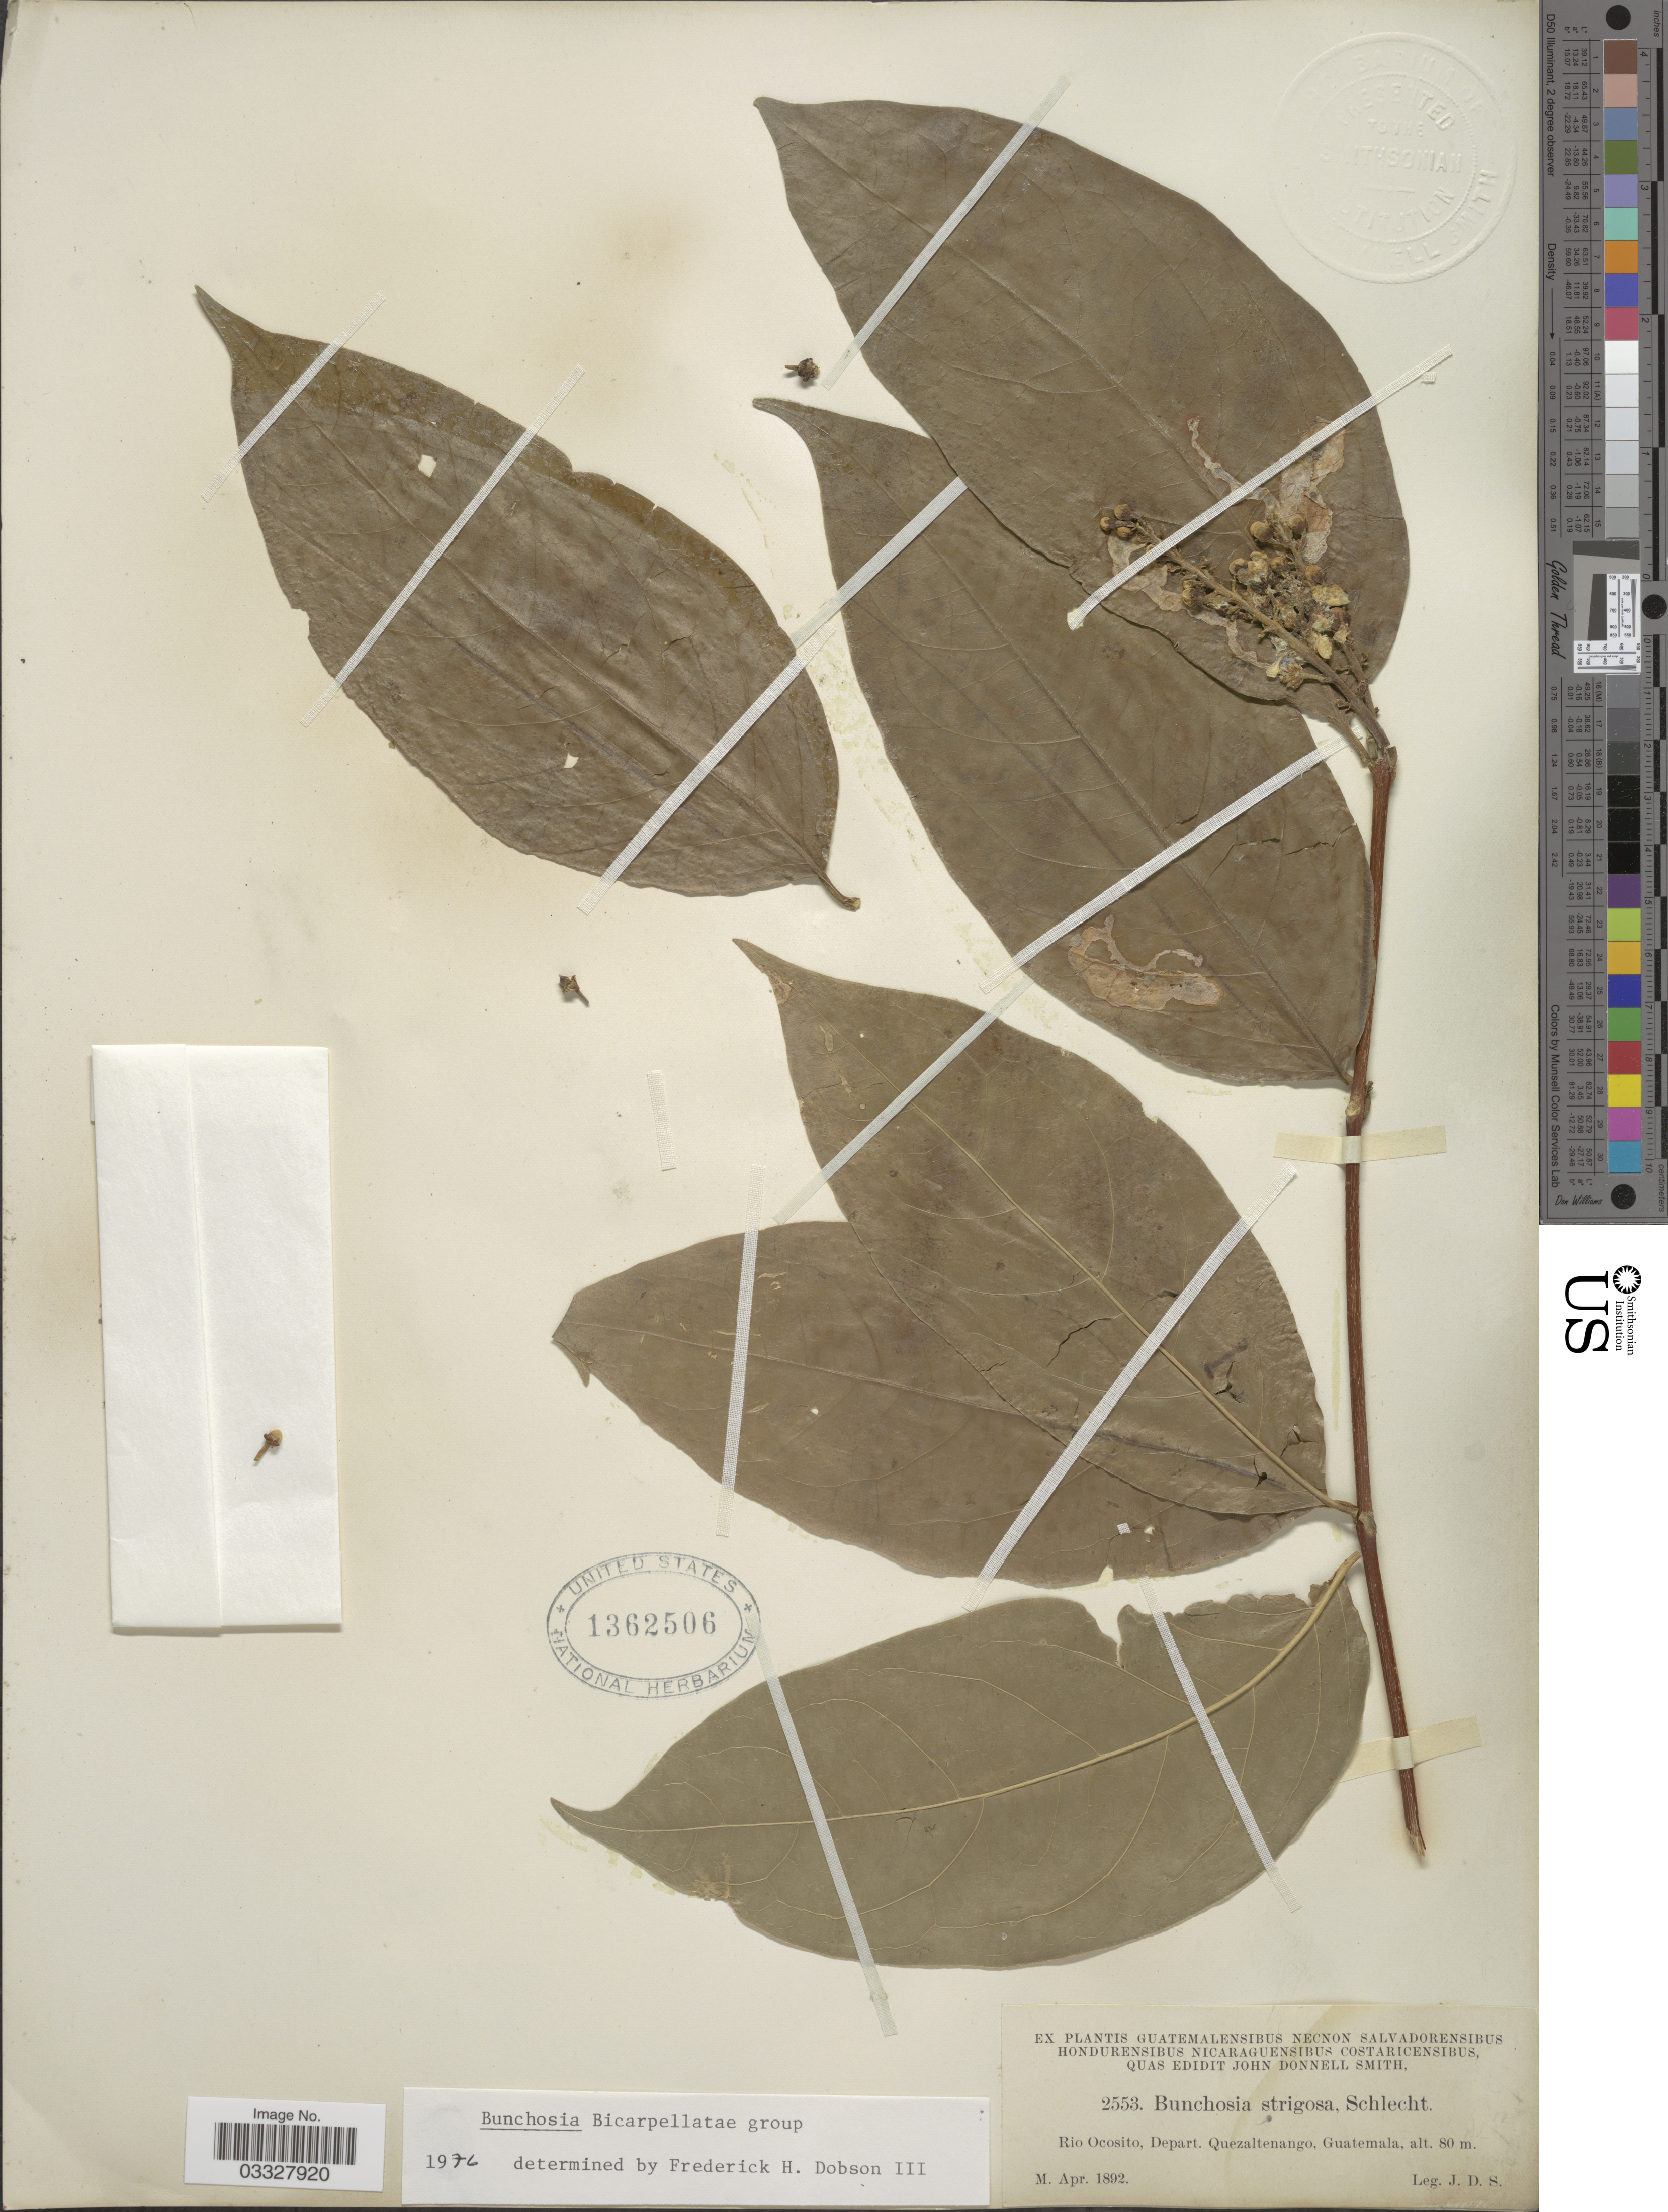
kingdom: Plantae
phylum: Tracheophyta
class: Magnoliopsida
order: Malpighiales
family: Malpighiaceae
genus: Bunchosia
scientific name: Bunchosia guatemalensis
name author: Nied.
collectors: J. Donnell Smith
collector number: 2553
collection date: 1892-04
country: Guatemala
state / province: Quetzaltenango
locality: Rio Ocosito, Depart. Quezaltenango.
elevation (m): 80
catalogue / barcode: US 1362506